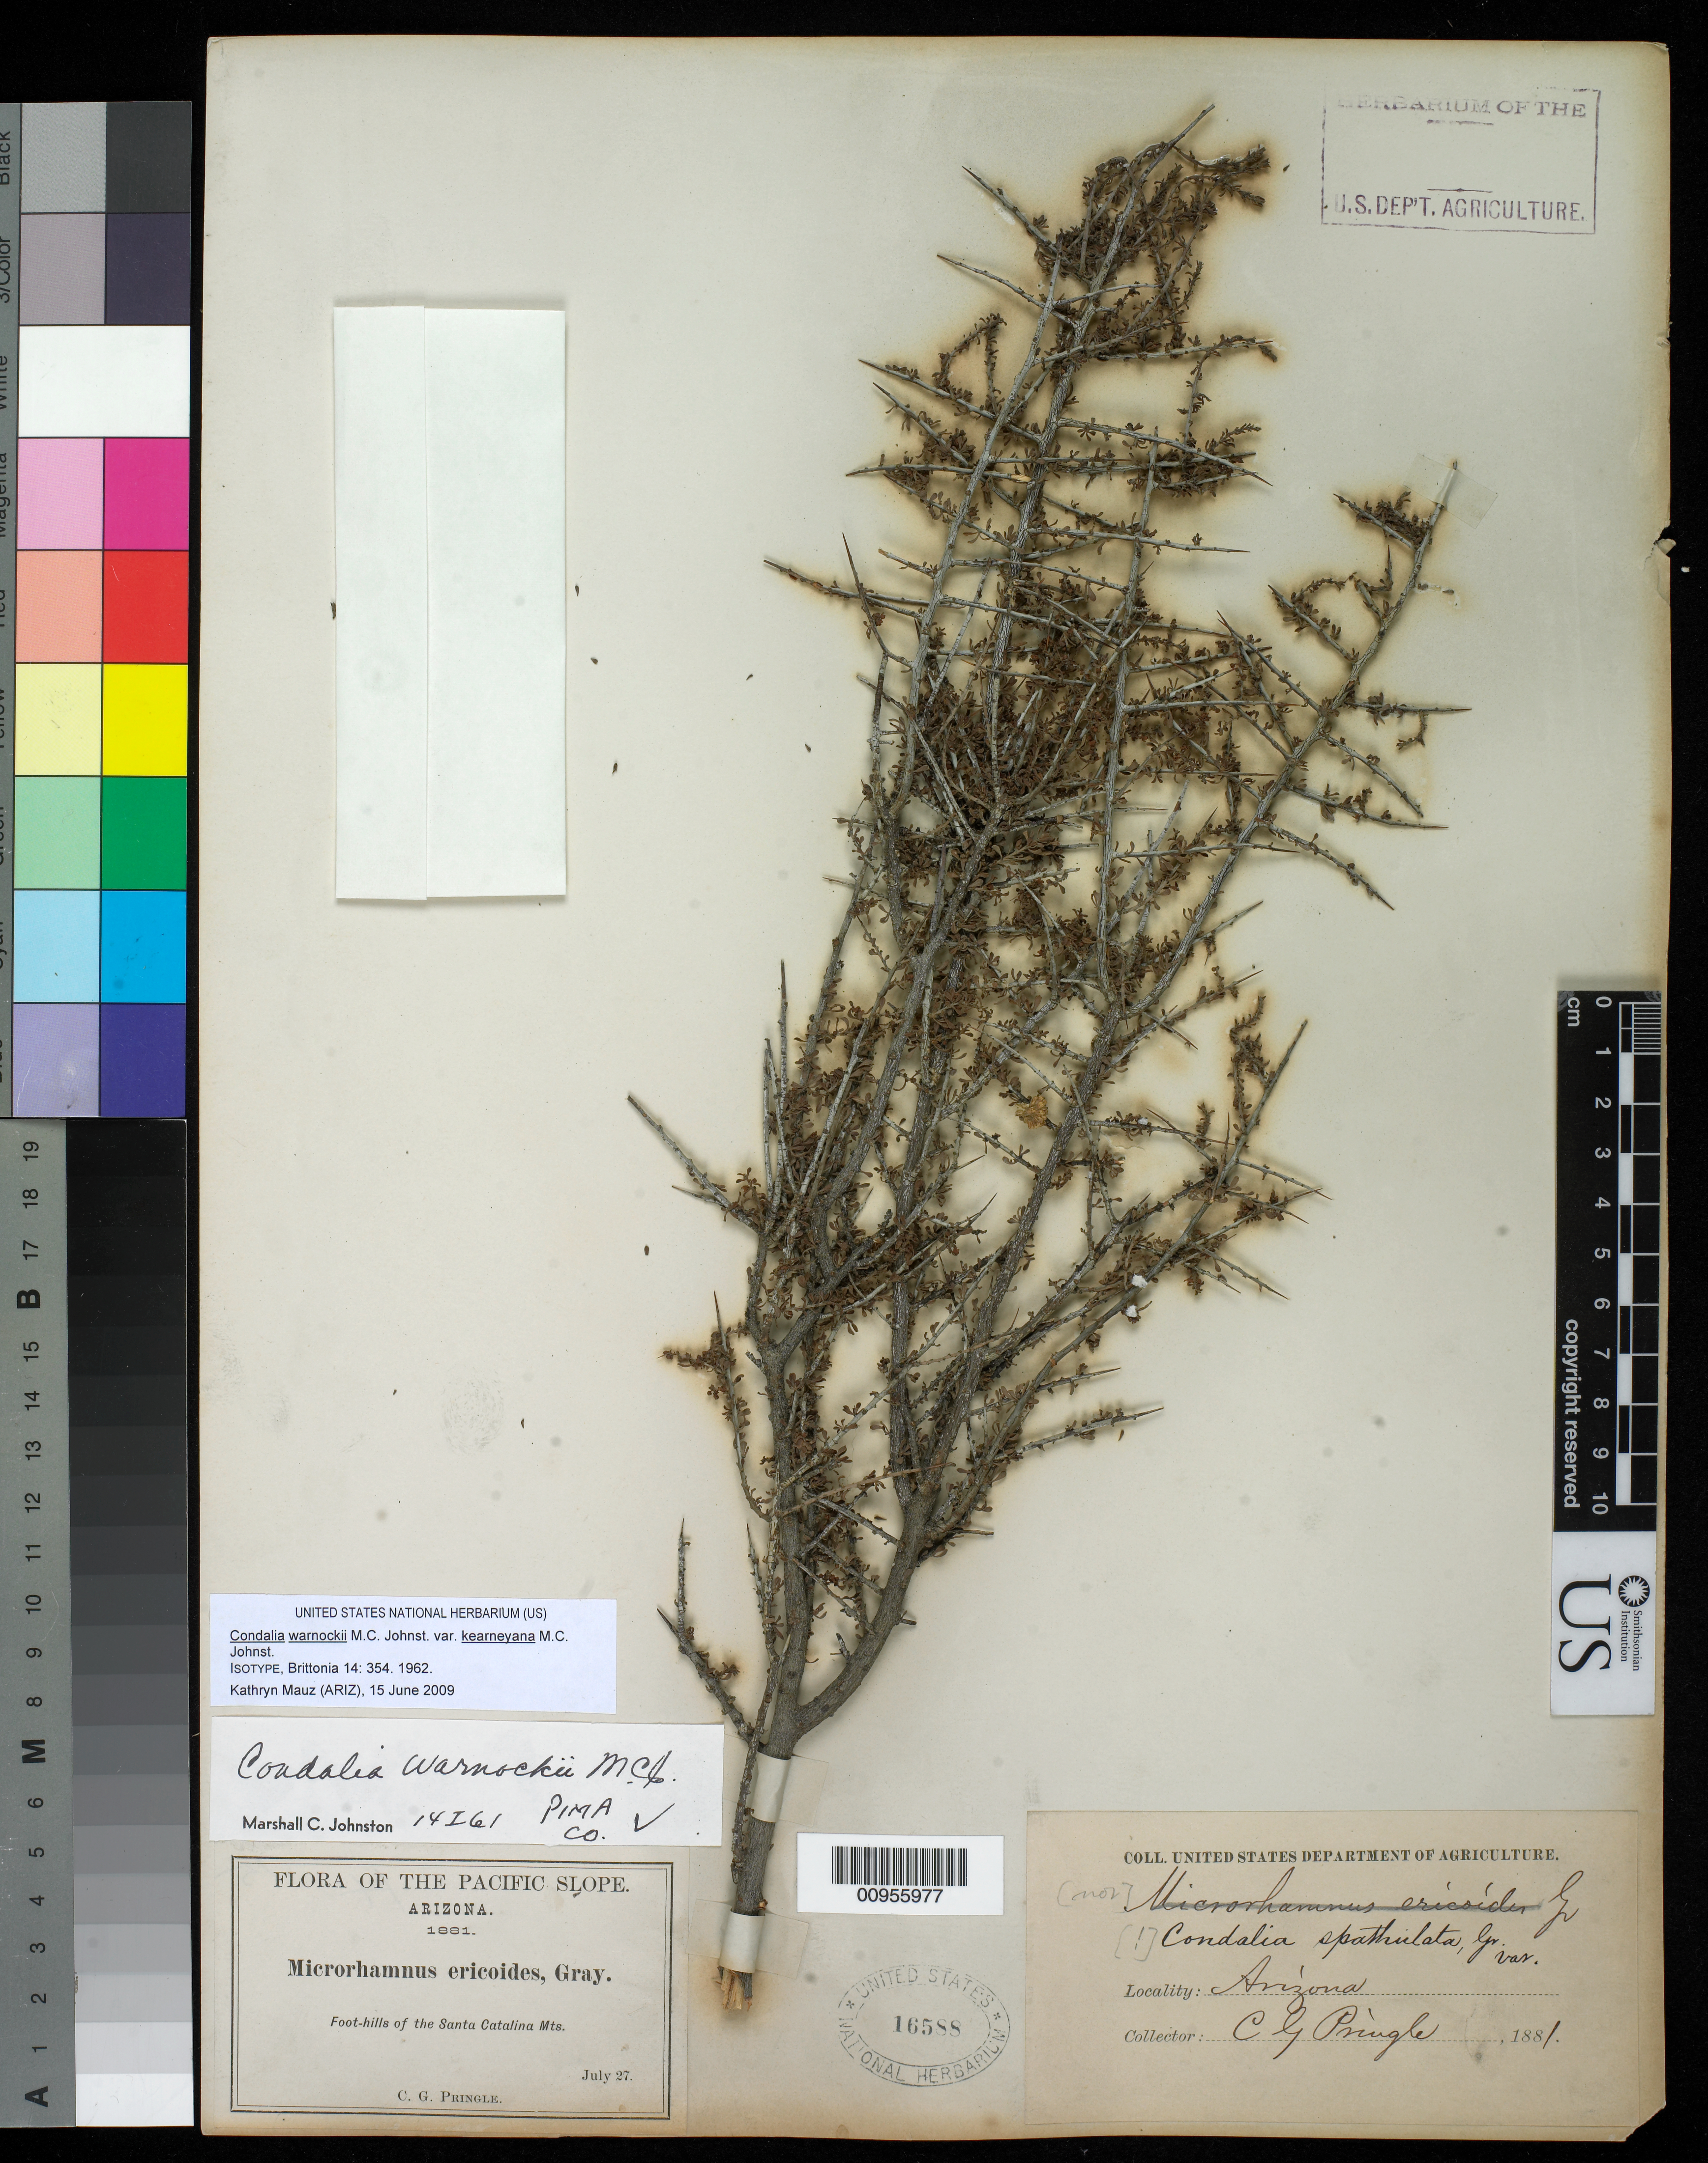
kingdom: Plantae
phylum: Tracheophyta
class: Magnoliopsida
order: Rosales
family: Rhamnaceae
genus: Condalia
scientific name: Condalia warnockii var. kearneyana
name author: M.C. Johnst.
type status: Isotype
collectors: C. G. Pringle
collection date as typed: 27 Jul 1881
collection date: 1881-07-27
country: United States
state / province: Arizona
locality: Foothills of the Santa Catalina Mountains.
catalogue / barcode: US 16588